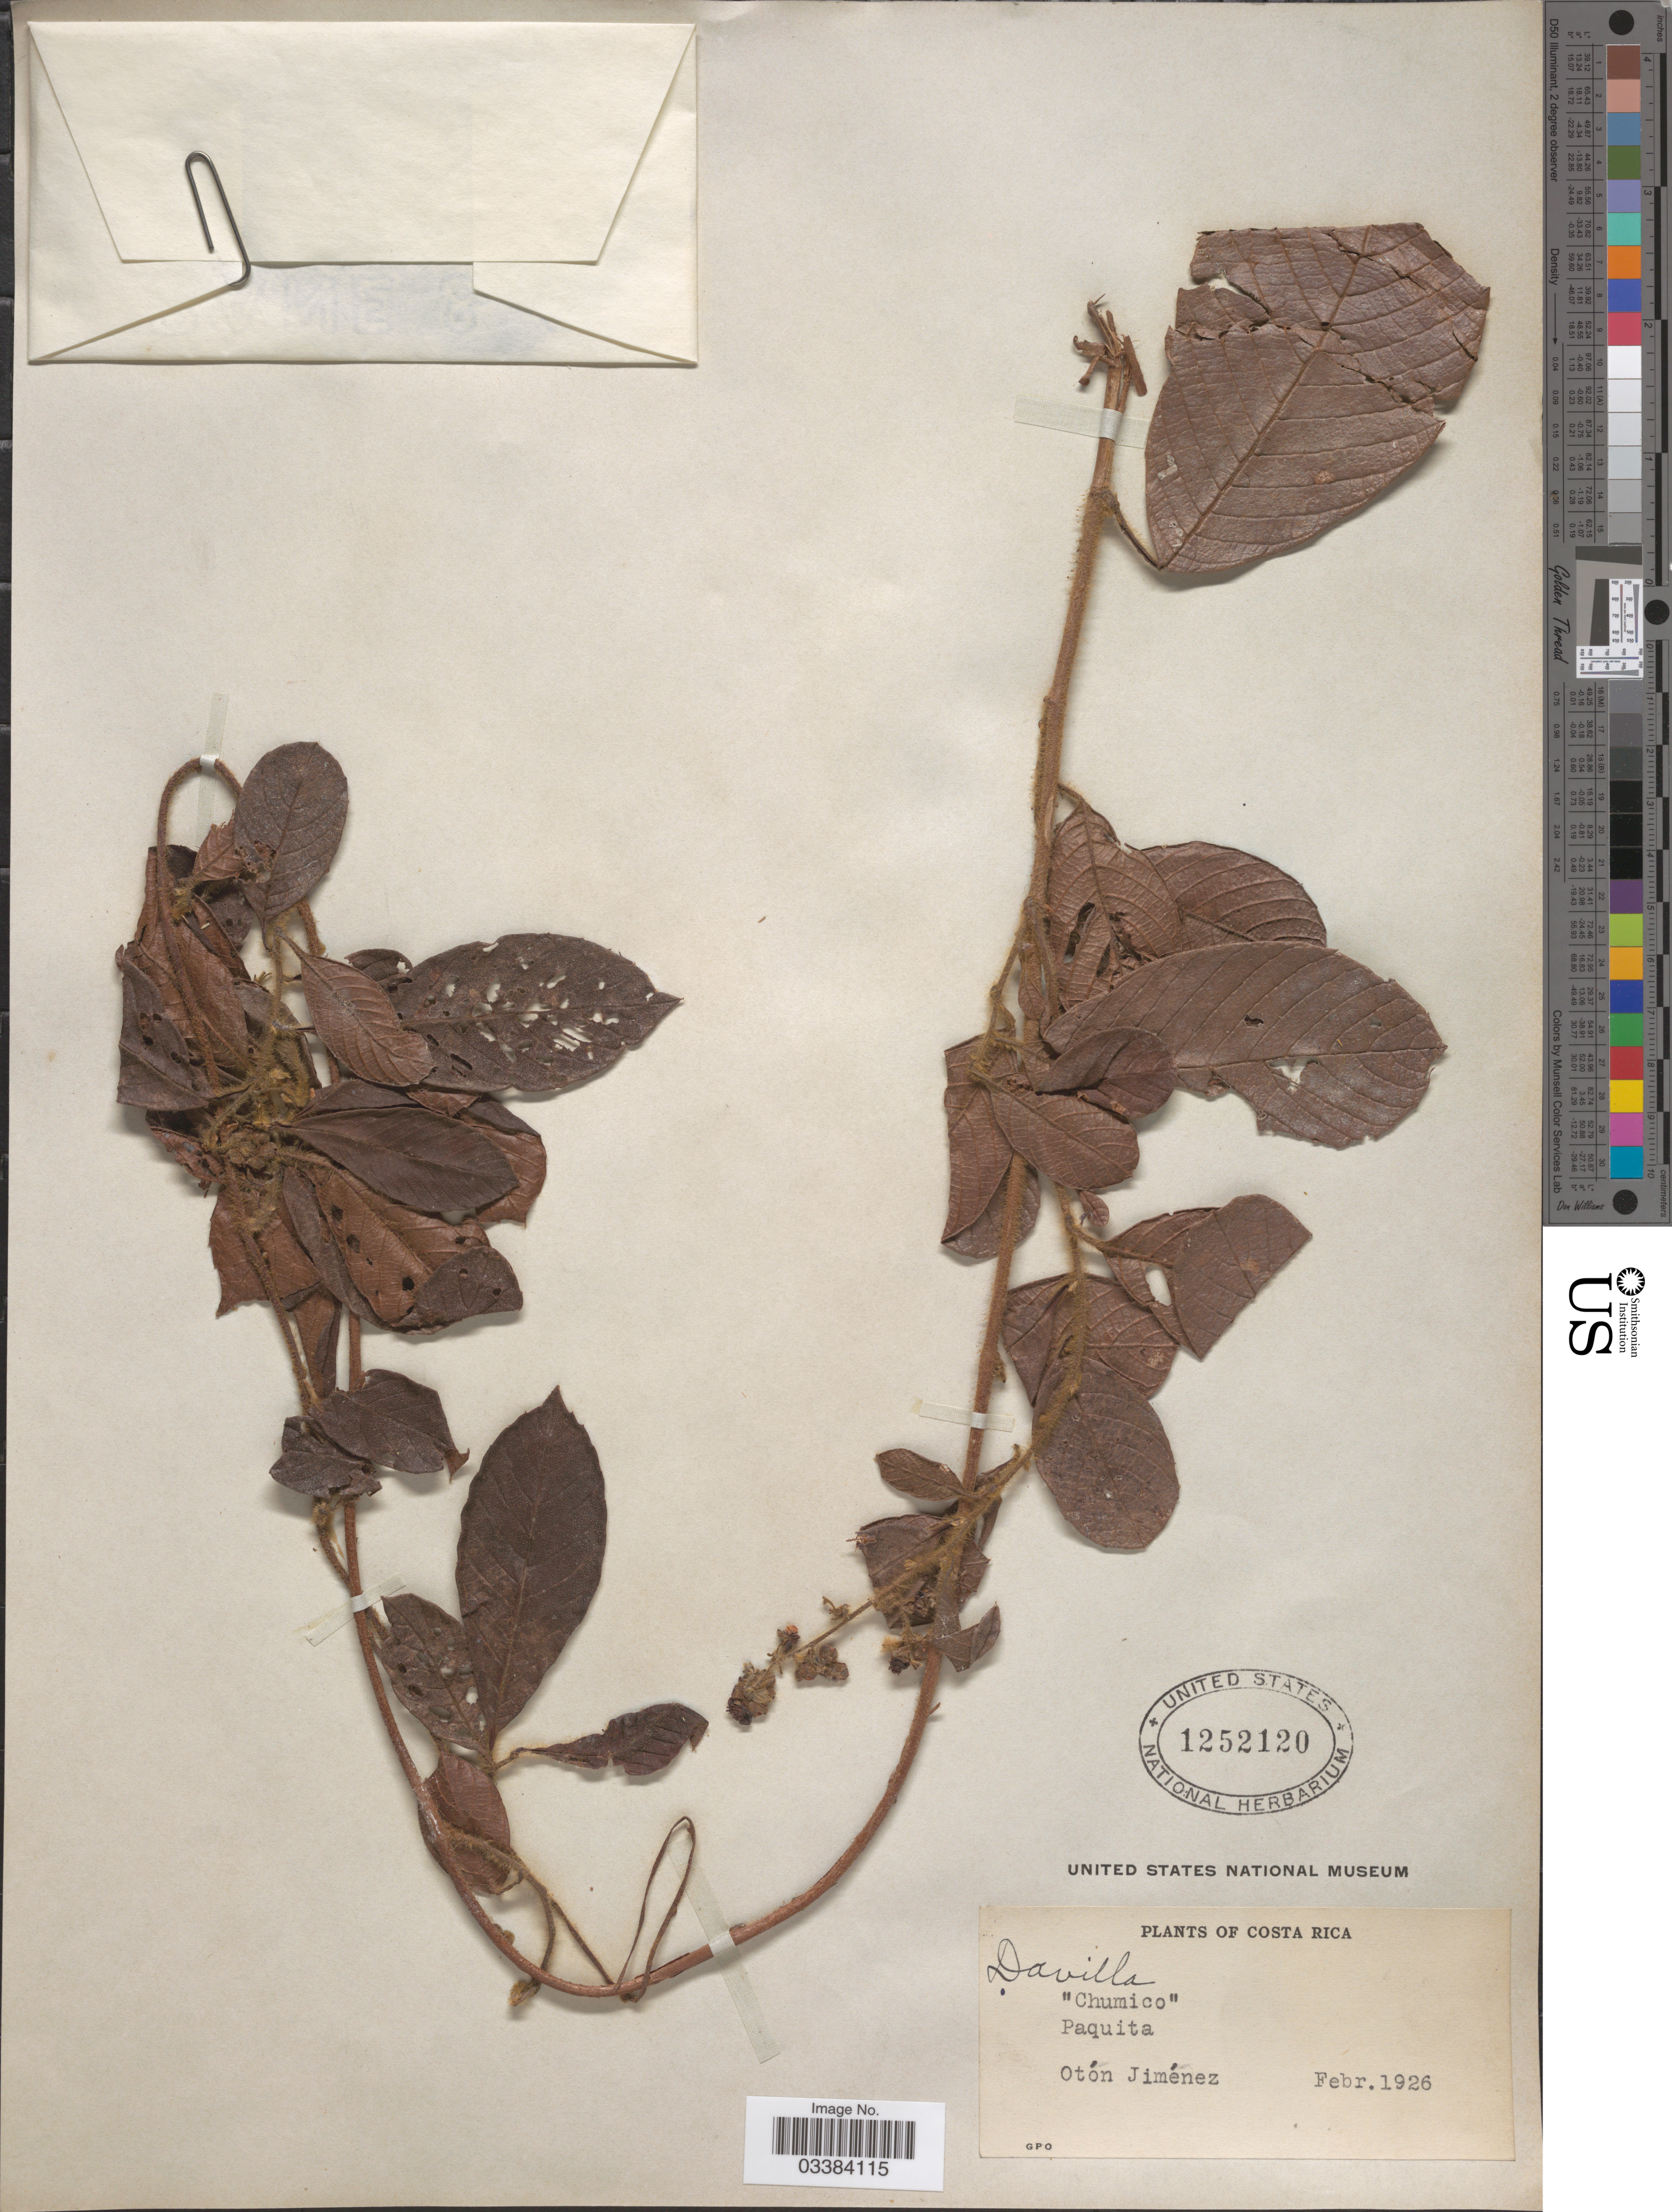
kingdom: Plantae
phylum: Tracheophyta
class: Magnoliopsida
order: Dilleniales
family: Dilleniaceae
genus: Davilla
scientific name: Davilla kunthii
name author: A. St.-Hil.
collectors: O. Jimenez L.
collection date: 1926-02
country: Costa Rica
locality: Paquita.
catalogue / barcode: US 1252120